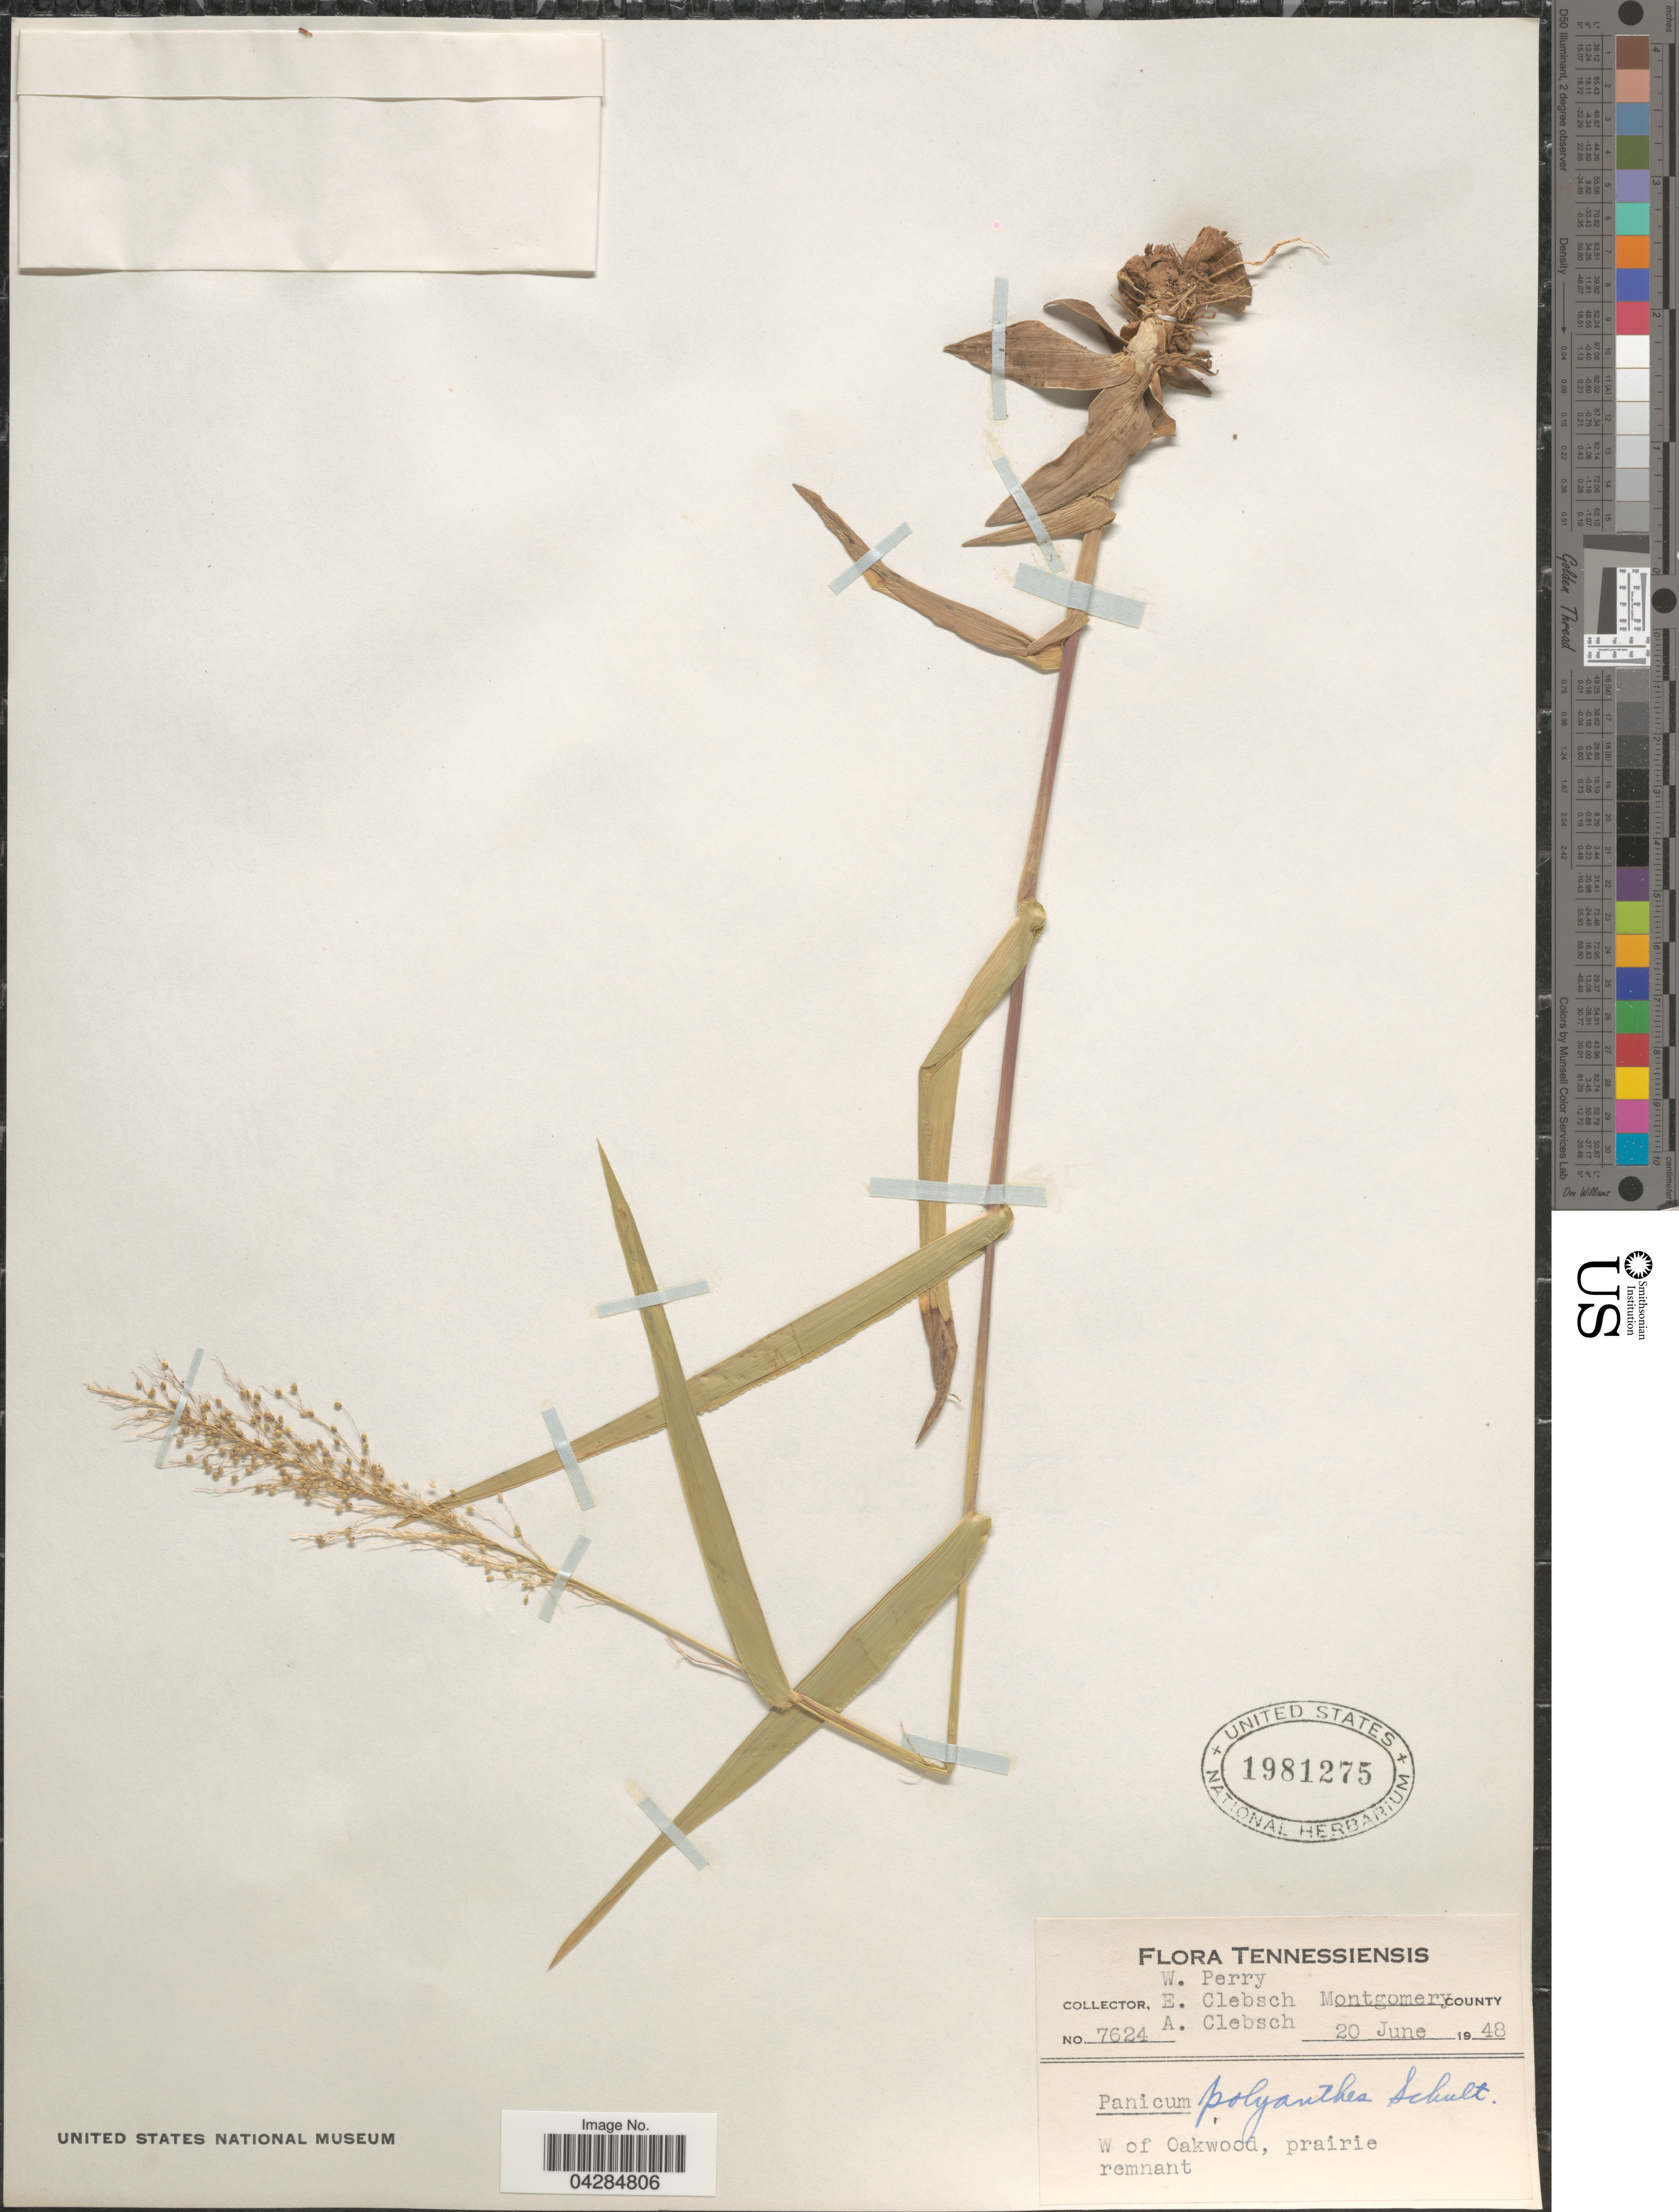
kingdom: Plantae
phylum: Tracheophyta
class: Liliopsida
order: Poales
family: Poaceae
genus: Dichanthelium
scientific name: Dichanthelium polyanthes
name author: (Schult.) Mohlenbr.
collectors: W. Perry, E. Clebsch & A. Clebsch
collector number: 7624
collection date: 1948-06-20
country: United States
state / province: Tennessee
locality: Montgomery County. W of Oakwood.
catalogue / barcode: US 1981275